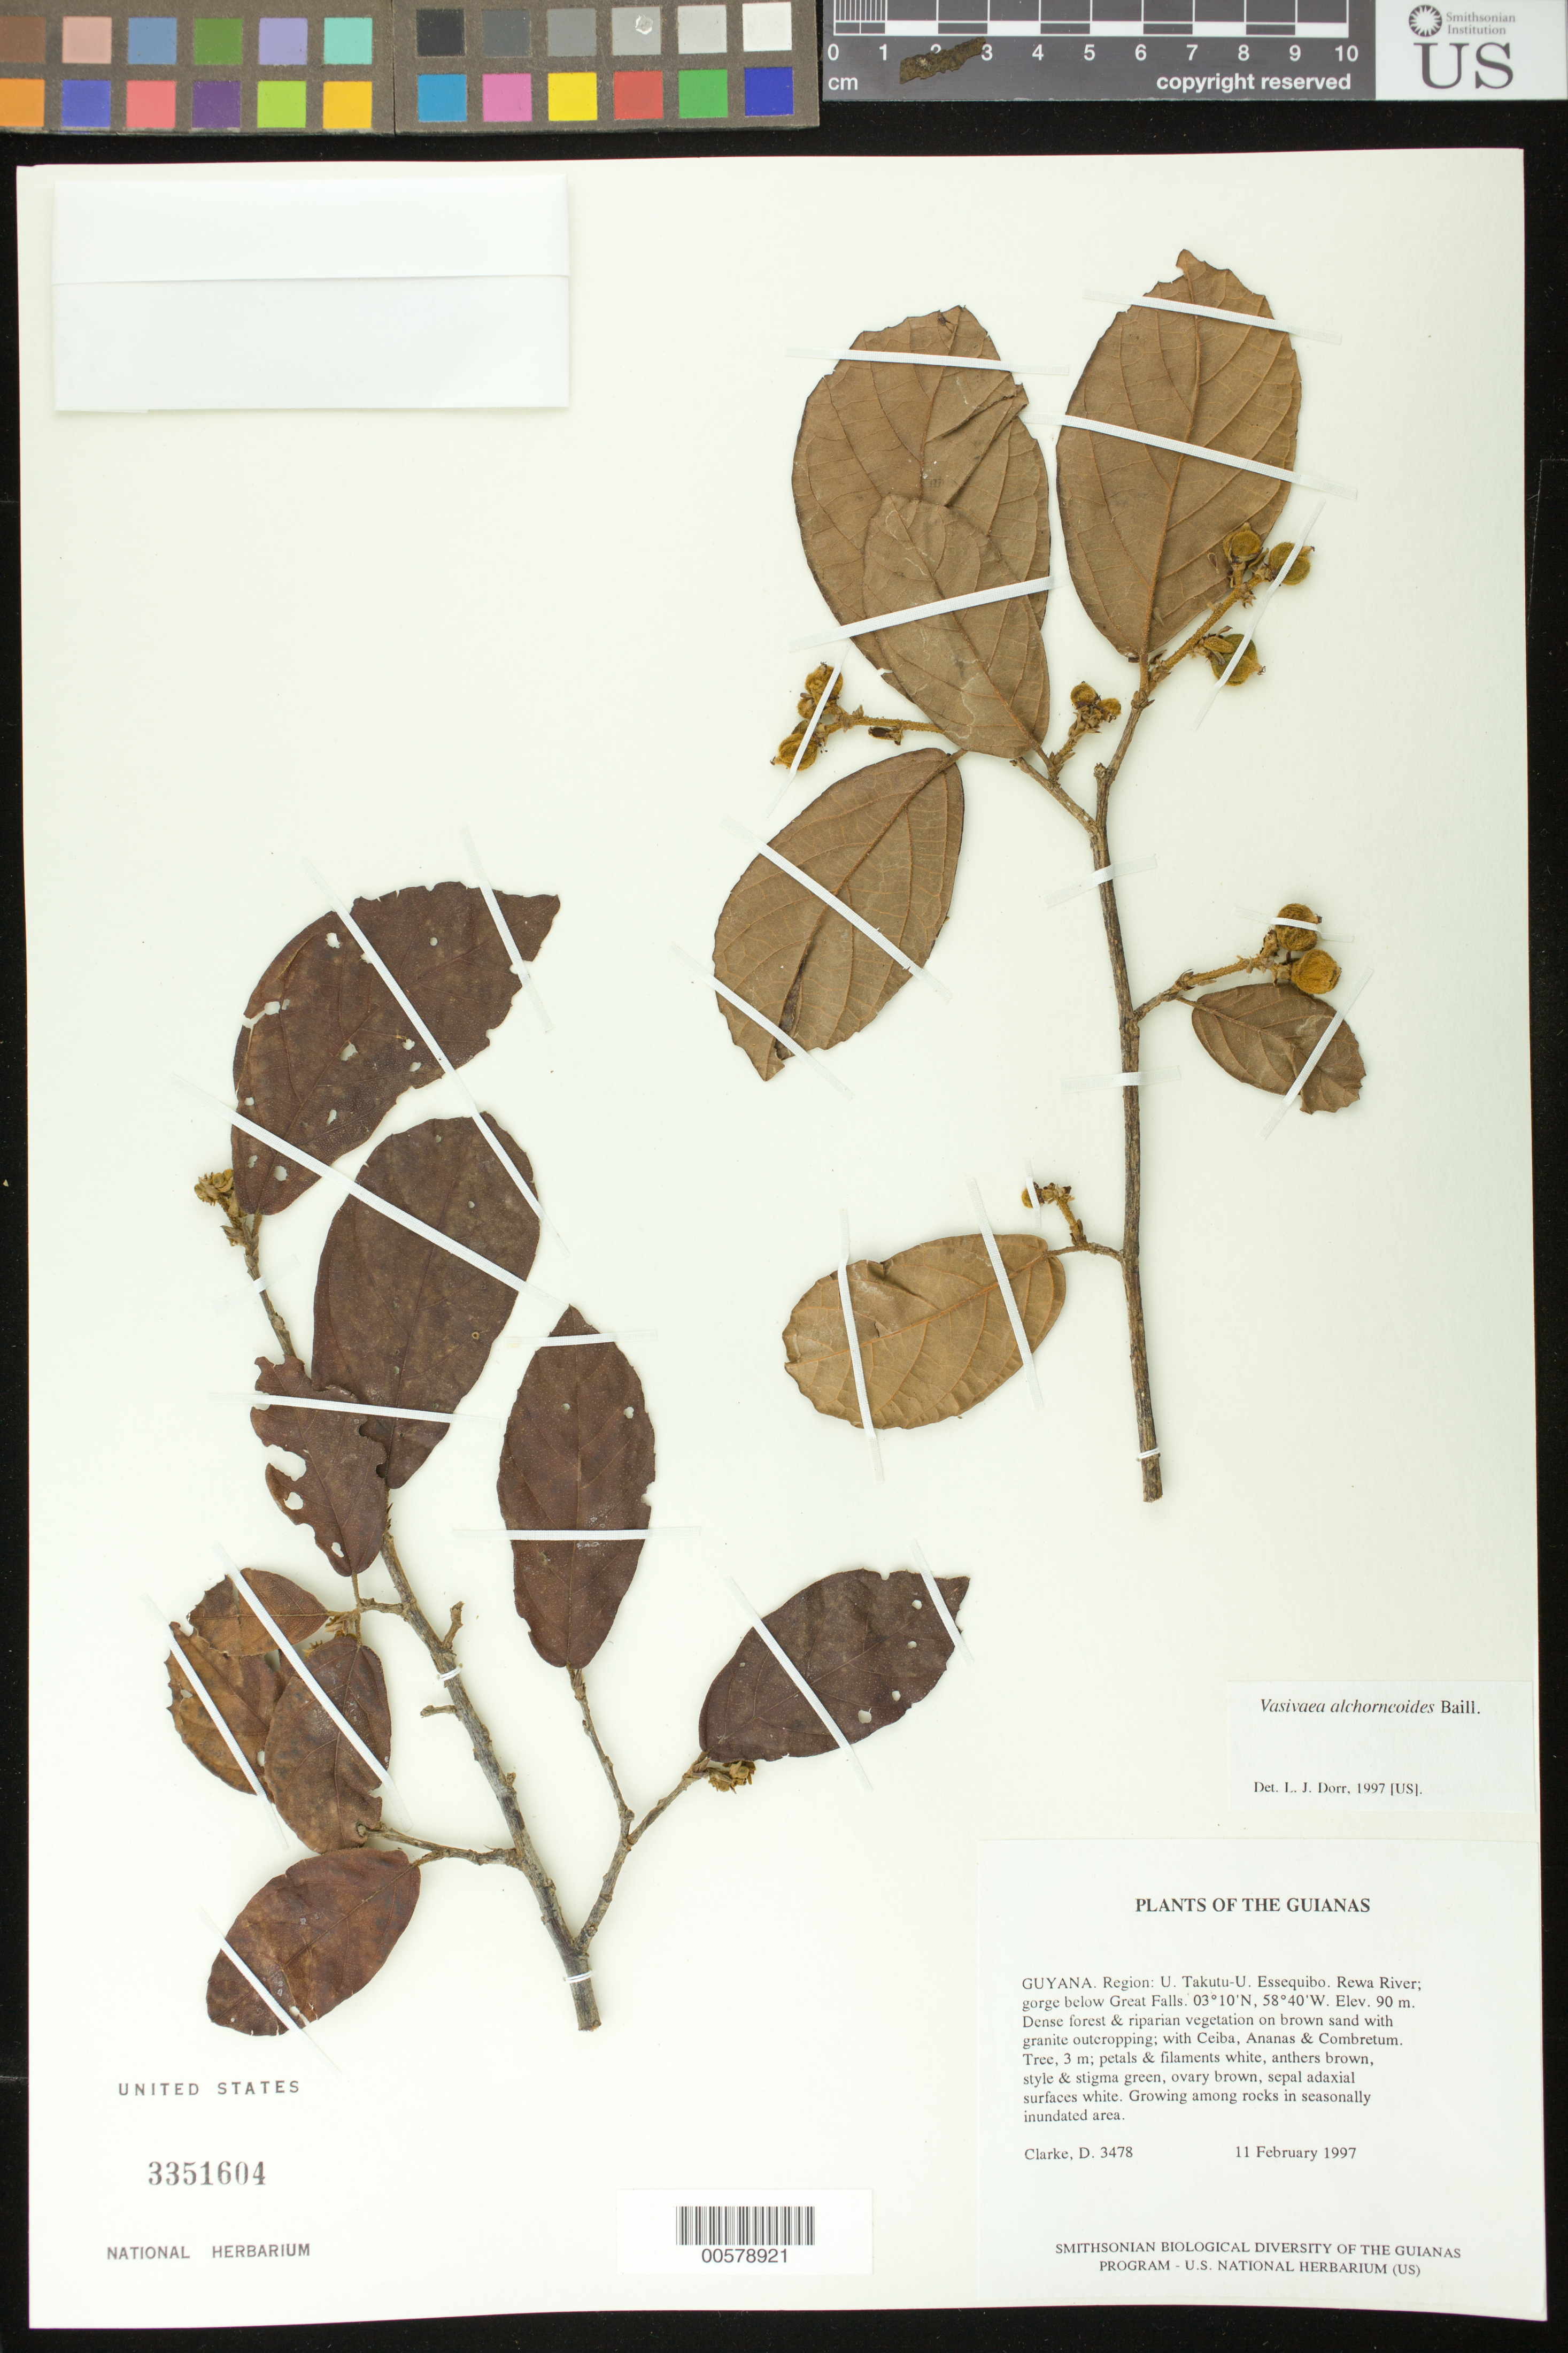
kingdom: Plantae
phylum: Tracheophyta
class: Magnoliopsida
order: Malvales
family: Malvaceae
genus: Vasivaea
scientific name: Vasivaea alchorneoides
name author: Baill.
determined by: Dorr, L. J., (BOT), Smithsonian Institution - National Museum of Natural History (UNITED STATES)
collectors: H. D. Clarke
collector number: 3478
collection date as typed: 11 Feb 1997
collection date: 1997-02-11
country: Guyana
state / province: U. Takutu-U. Essequibo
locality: Rewa River, gorge below Great Falls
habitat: Dense forest & riparian vegatation on brown sand with granite outcropping, with Ceiba, Ananas & Combretum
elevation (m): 90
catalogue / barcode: US 3351604